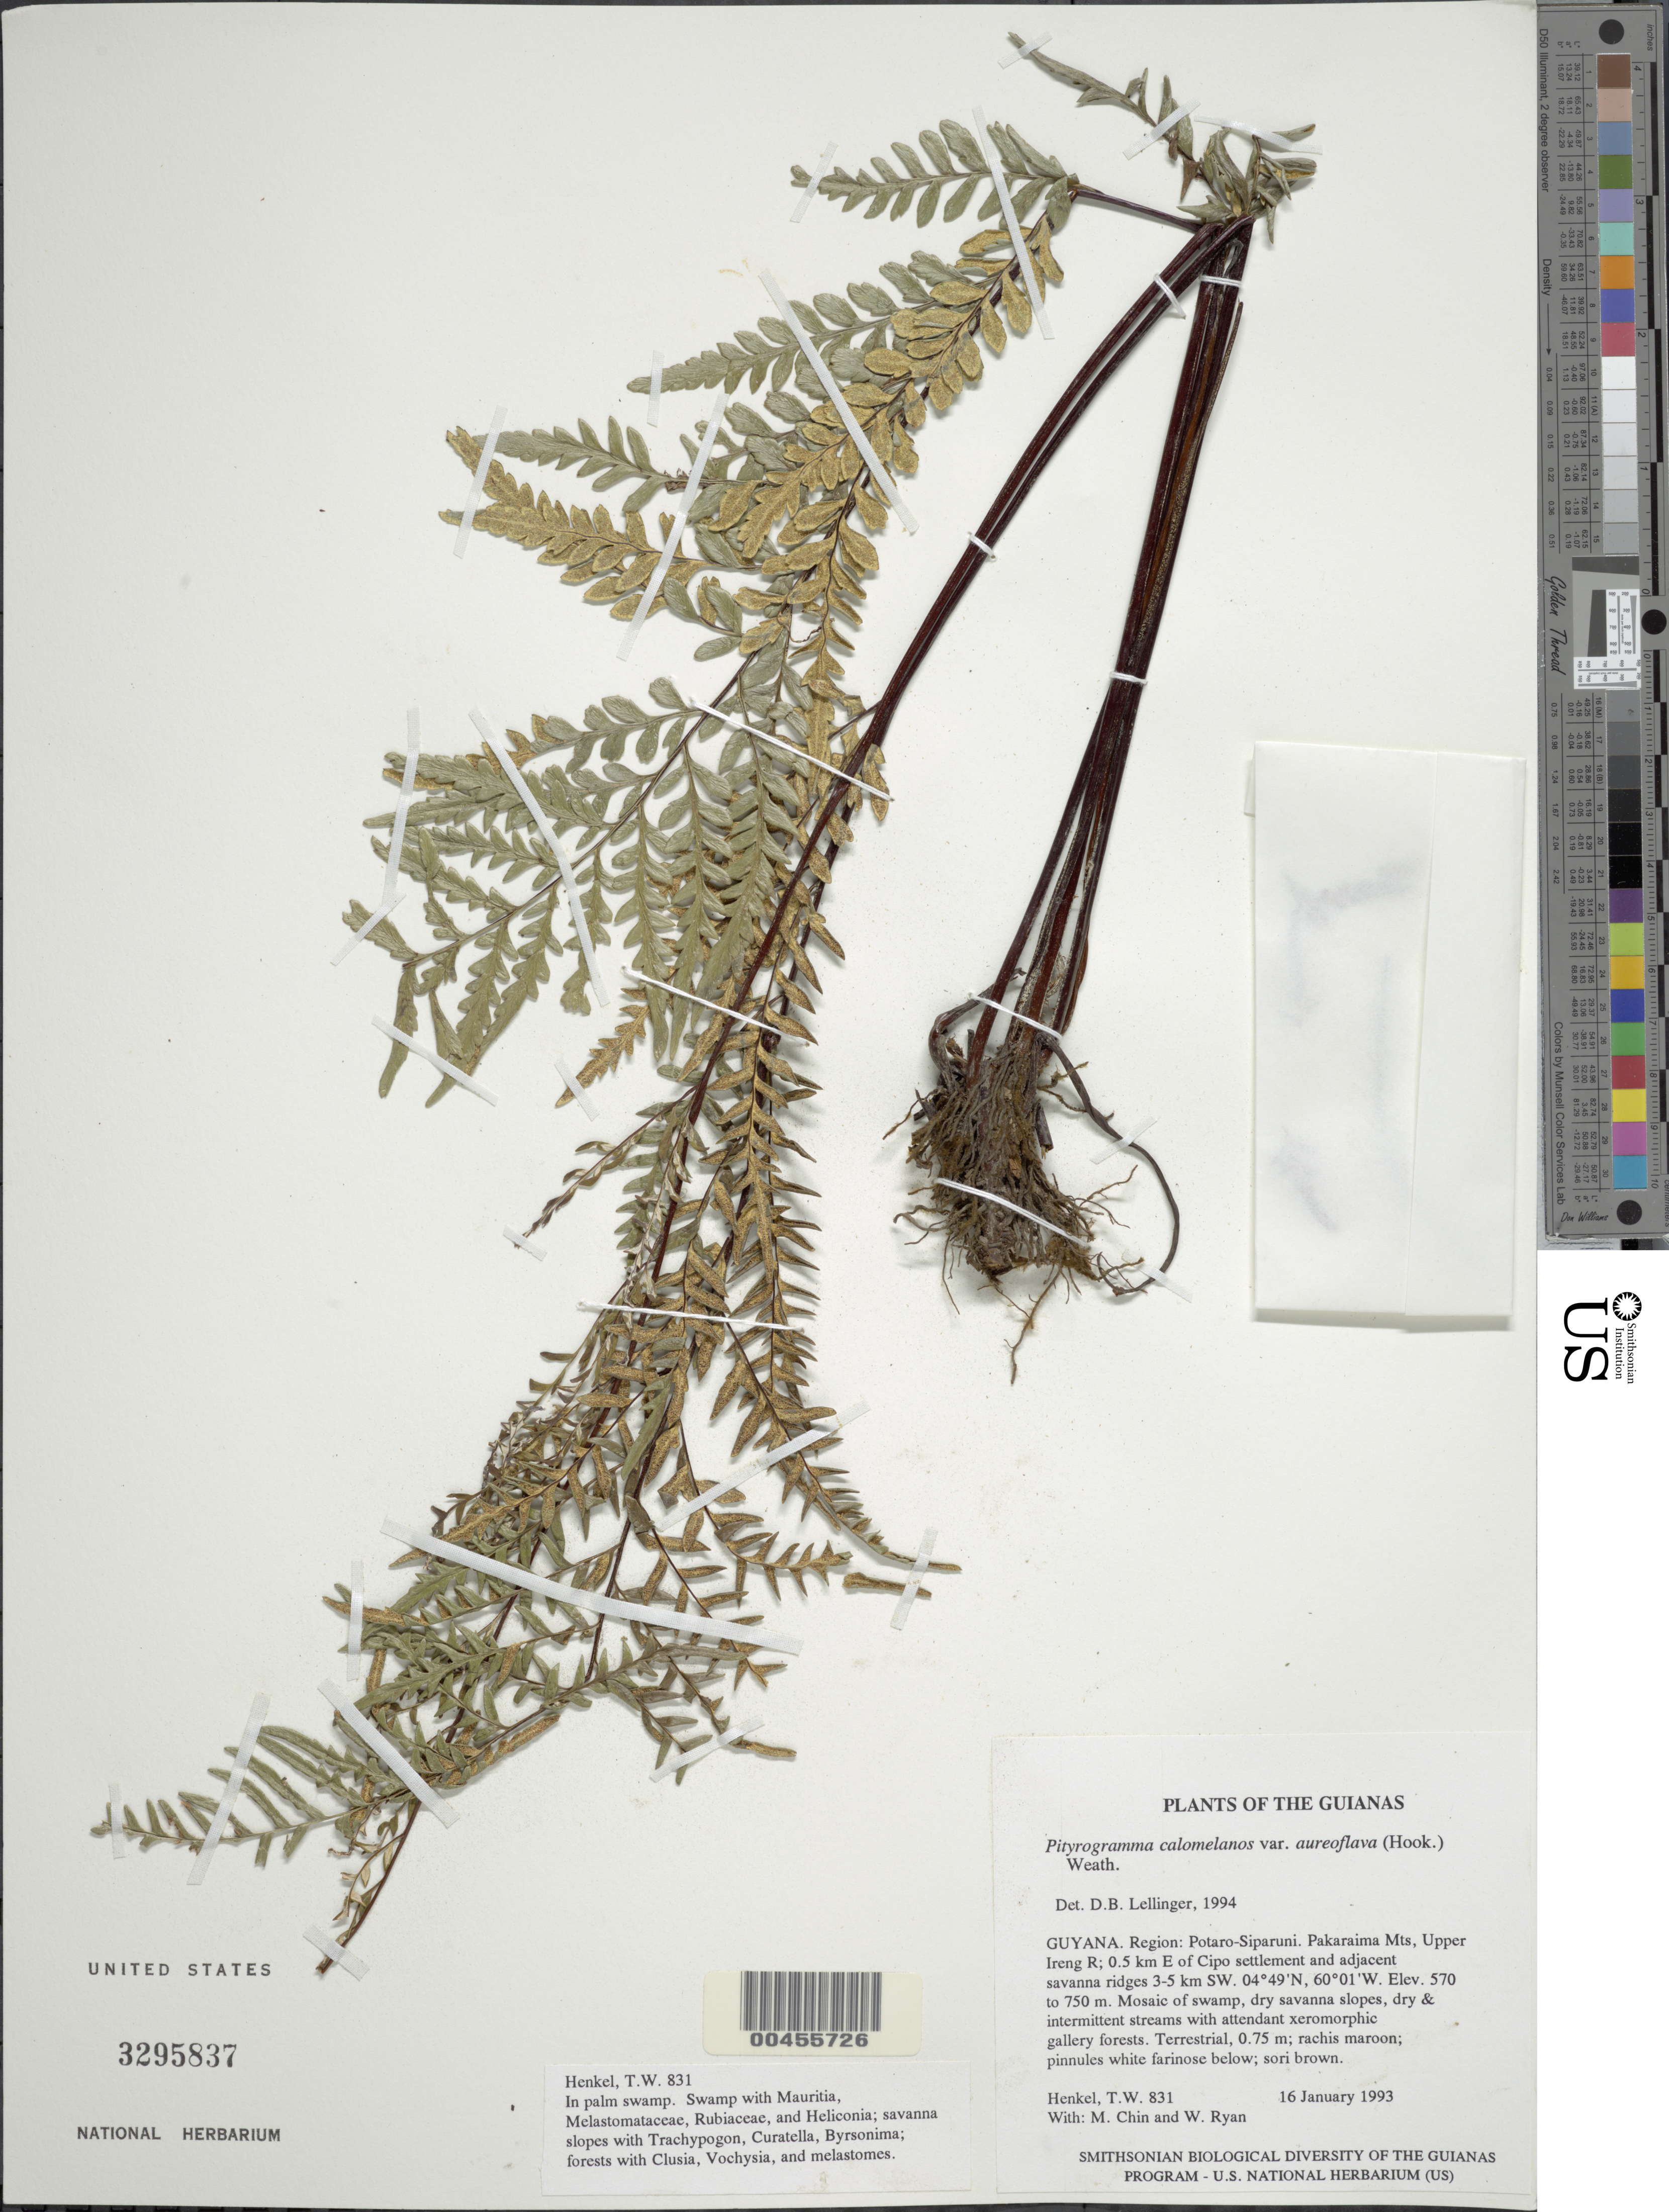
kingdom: Plantae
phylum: Tracheophyta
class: Polypodiopsida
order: Polypodiales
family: Pteridaceae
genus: Pityrogramma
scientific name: Pityrogramma calomelanos var. aureoflava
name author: (Hook.) Weath. ex L.H. Bailey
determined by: Lellinger, David B., (BOT), Smithsonian Institution - National Museum of Natural History (UNITED STATES)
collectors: T. Henkel, M. Chin & W. Ryan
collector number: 831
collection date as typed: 16 January 1993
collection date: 1993-01-16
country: Guyana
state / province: Potaro-Siparuni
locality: Pakaraima Mts, Upper Ireng R; 0.5 km E of Cipo settlement and adjacent savanna ridges 3-5 km SW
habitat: Mosaic of streamside swamp, dry savanna slopes and dry and intermittent streams with attendant xeromorphic gallery forests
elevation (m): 570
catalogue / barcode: US 3295837